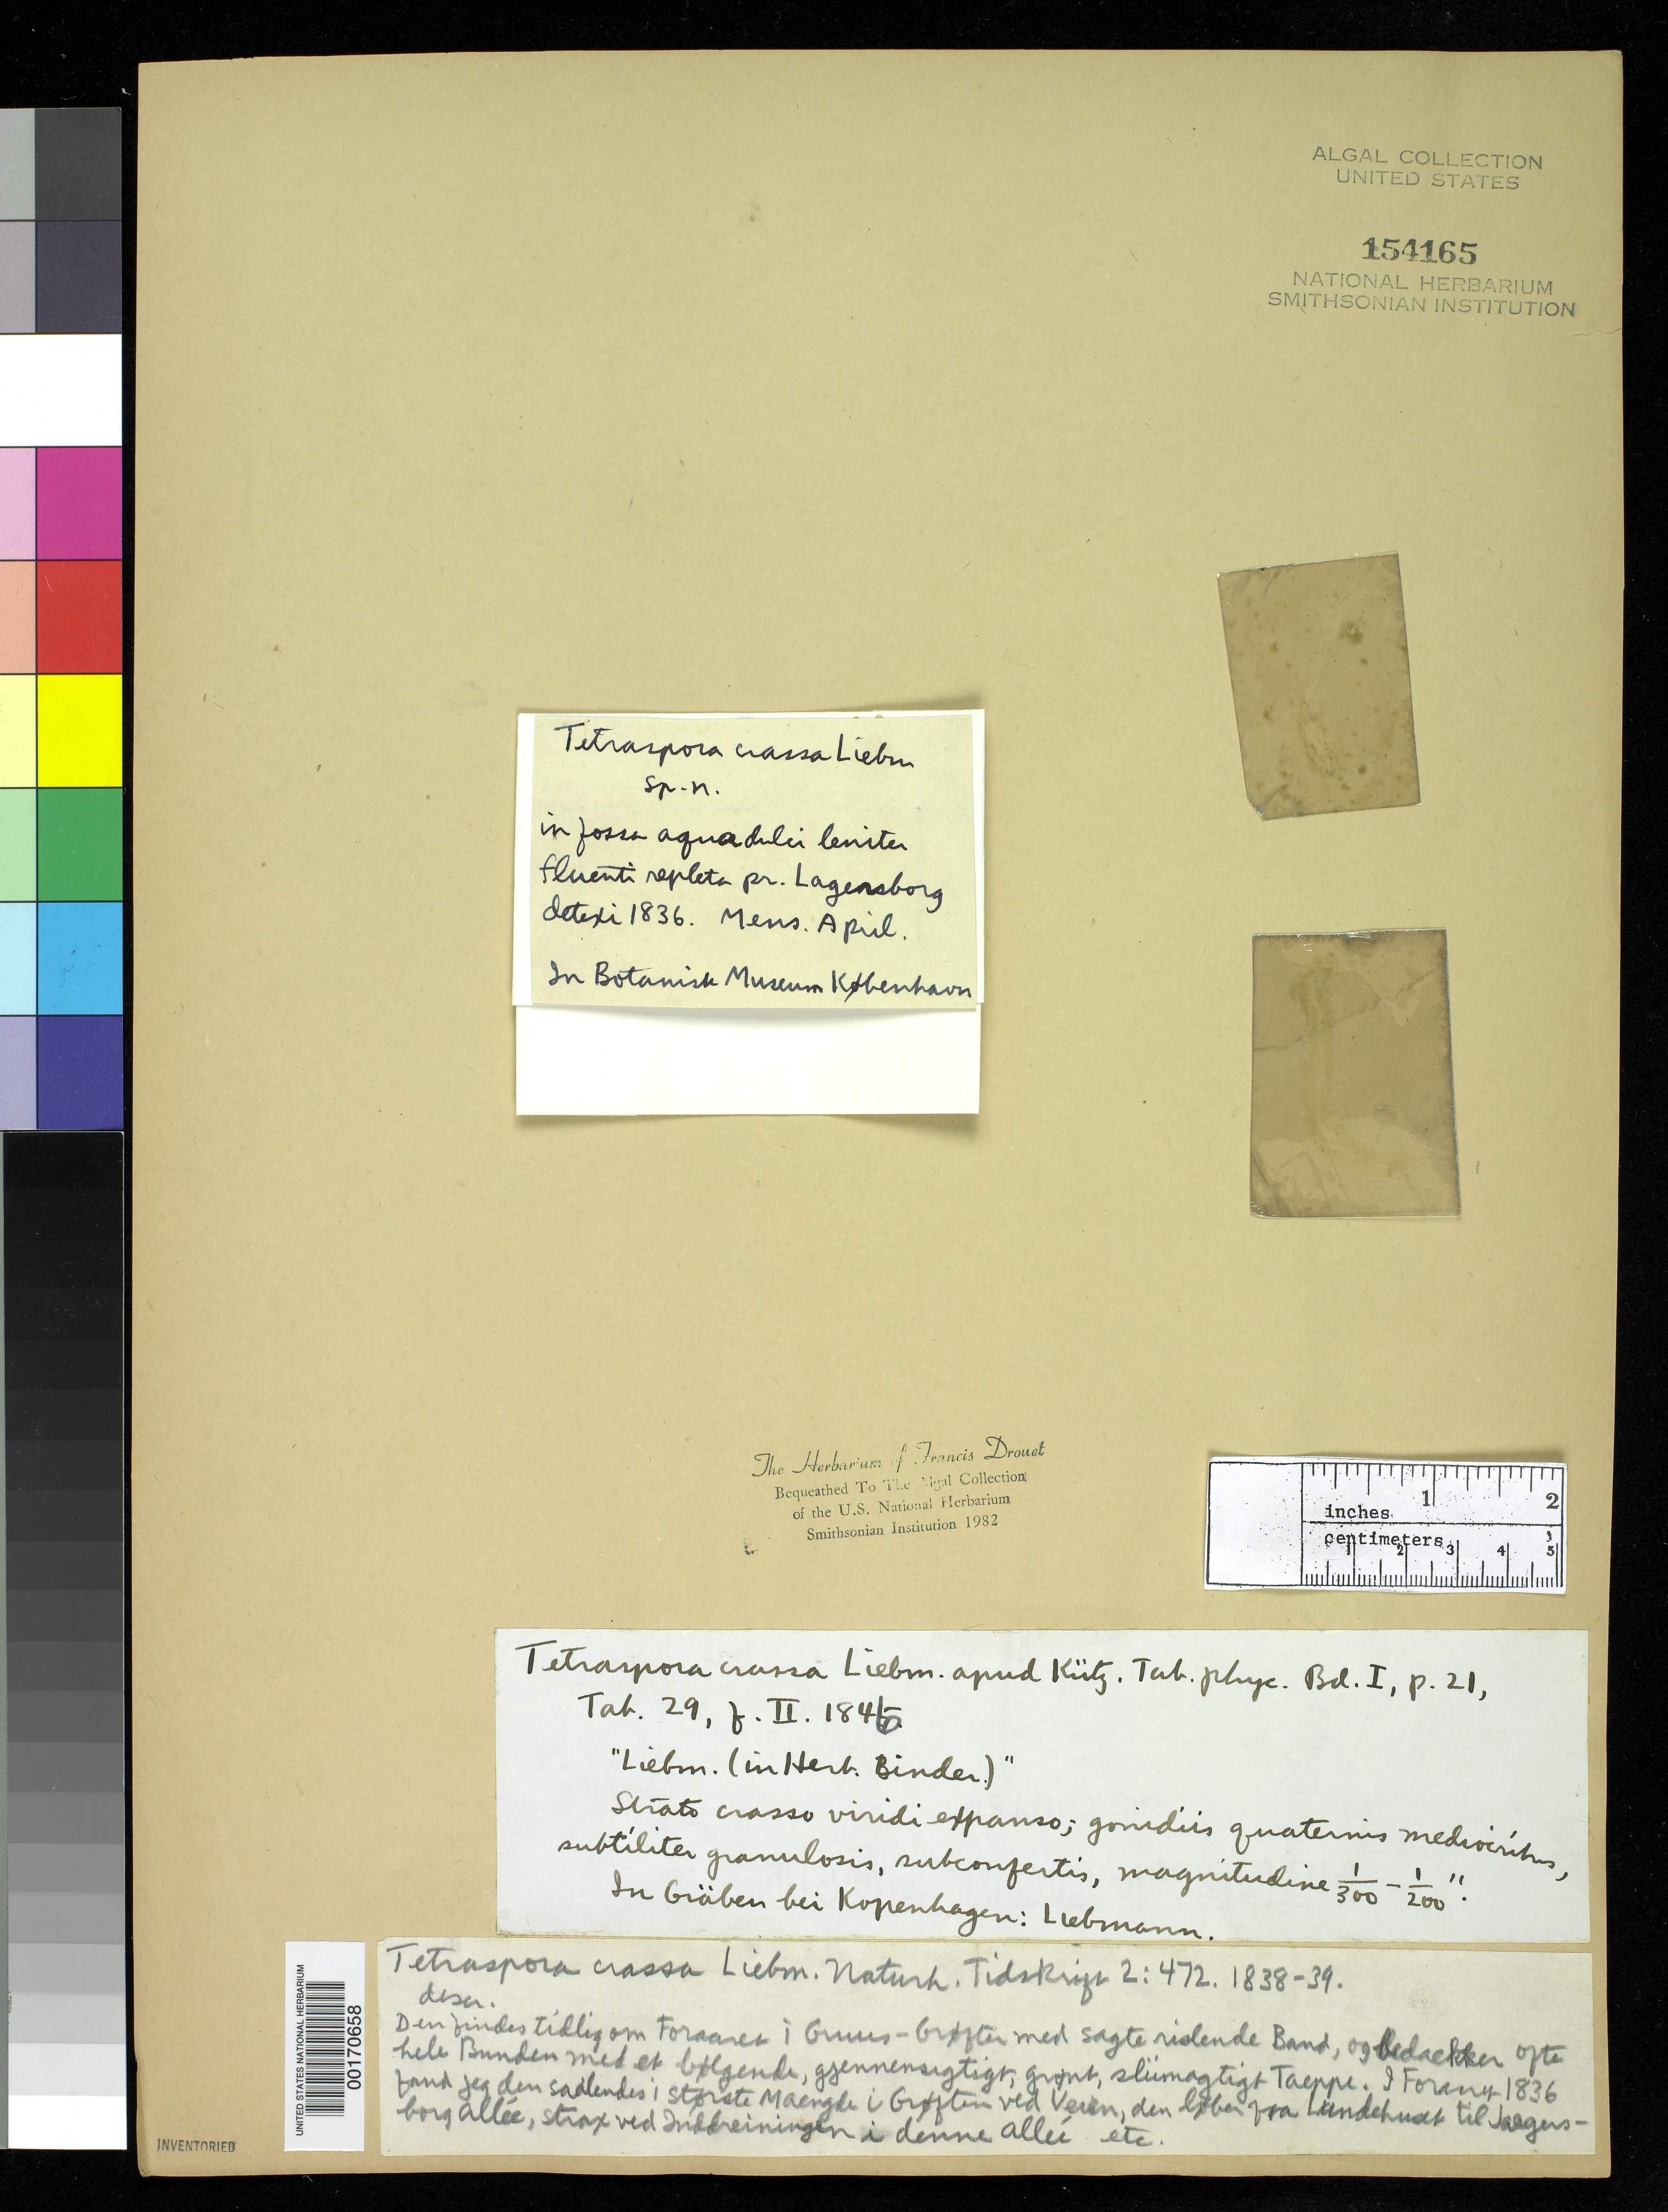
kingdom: Plantae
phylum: Chlorophyta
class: Chlorophyceae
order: Tetrasporales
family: Tetrasporaceae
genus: Tetraspora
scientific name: Tetraspora crassa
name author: Liebm. ex Kütz.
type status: Isotype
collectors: F. M. Liebmann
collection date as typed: Apr 1836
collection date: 1836-04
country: Denmark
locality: Near Lagensborg.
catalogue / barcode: US 154165